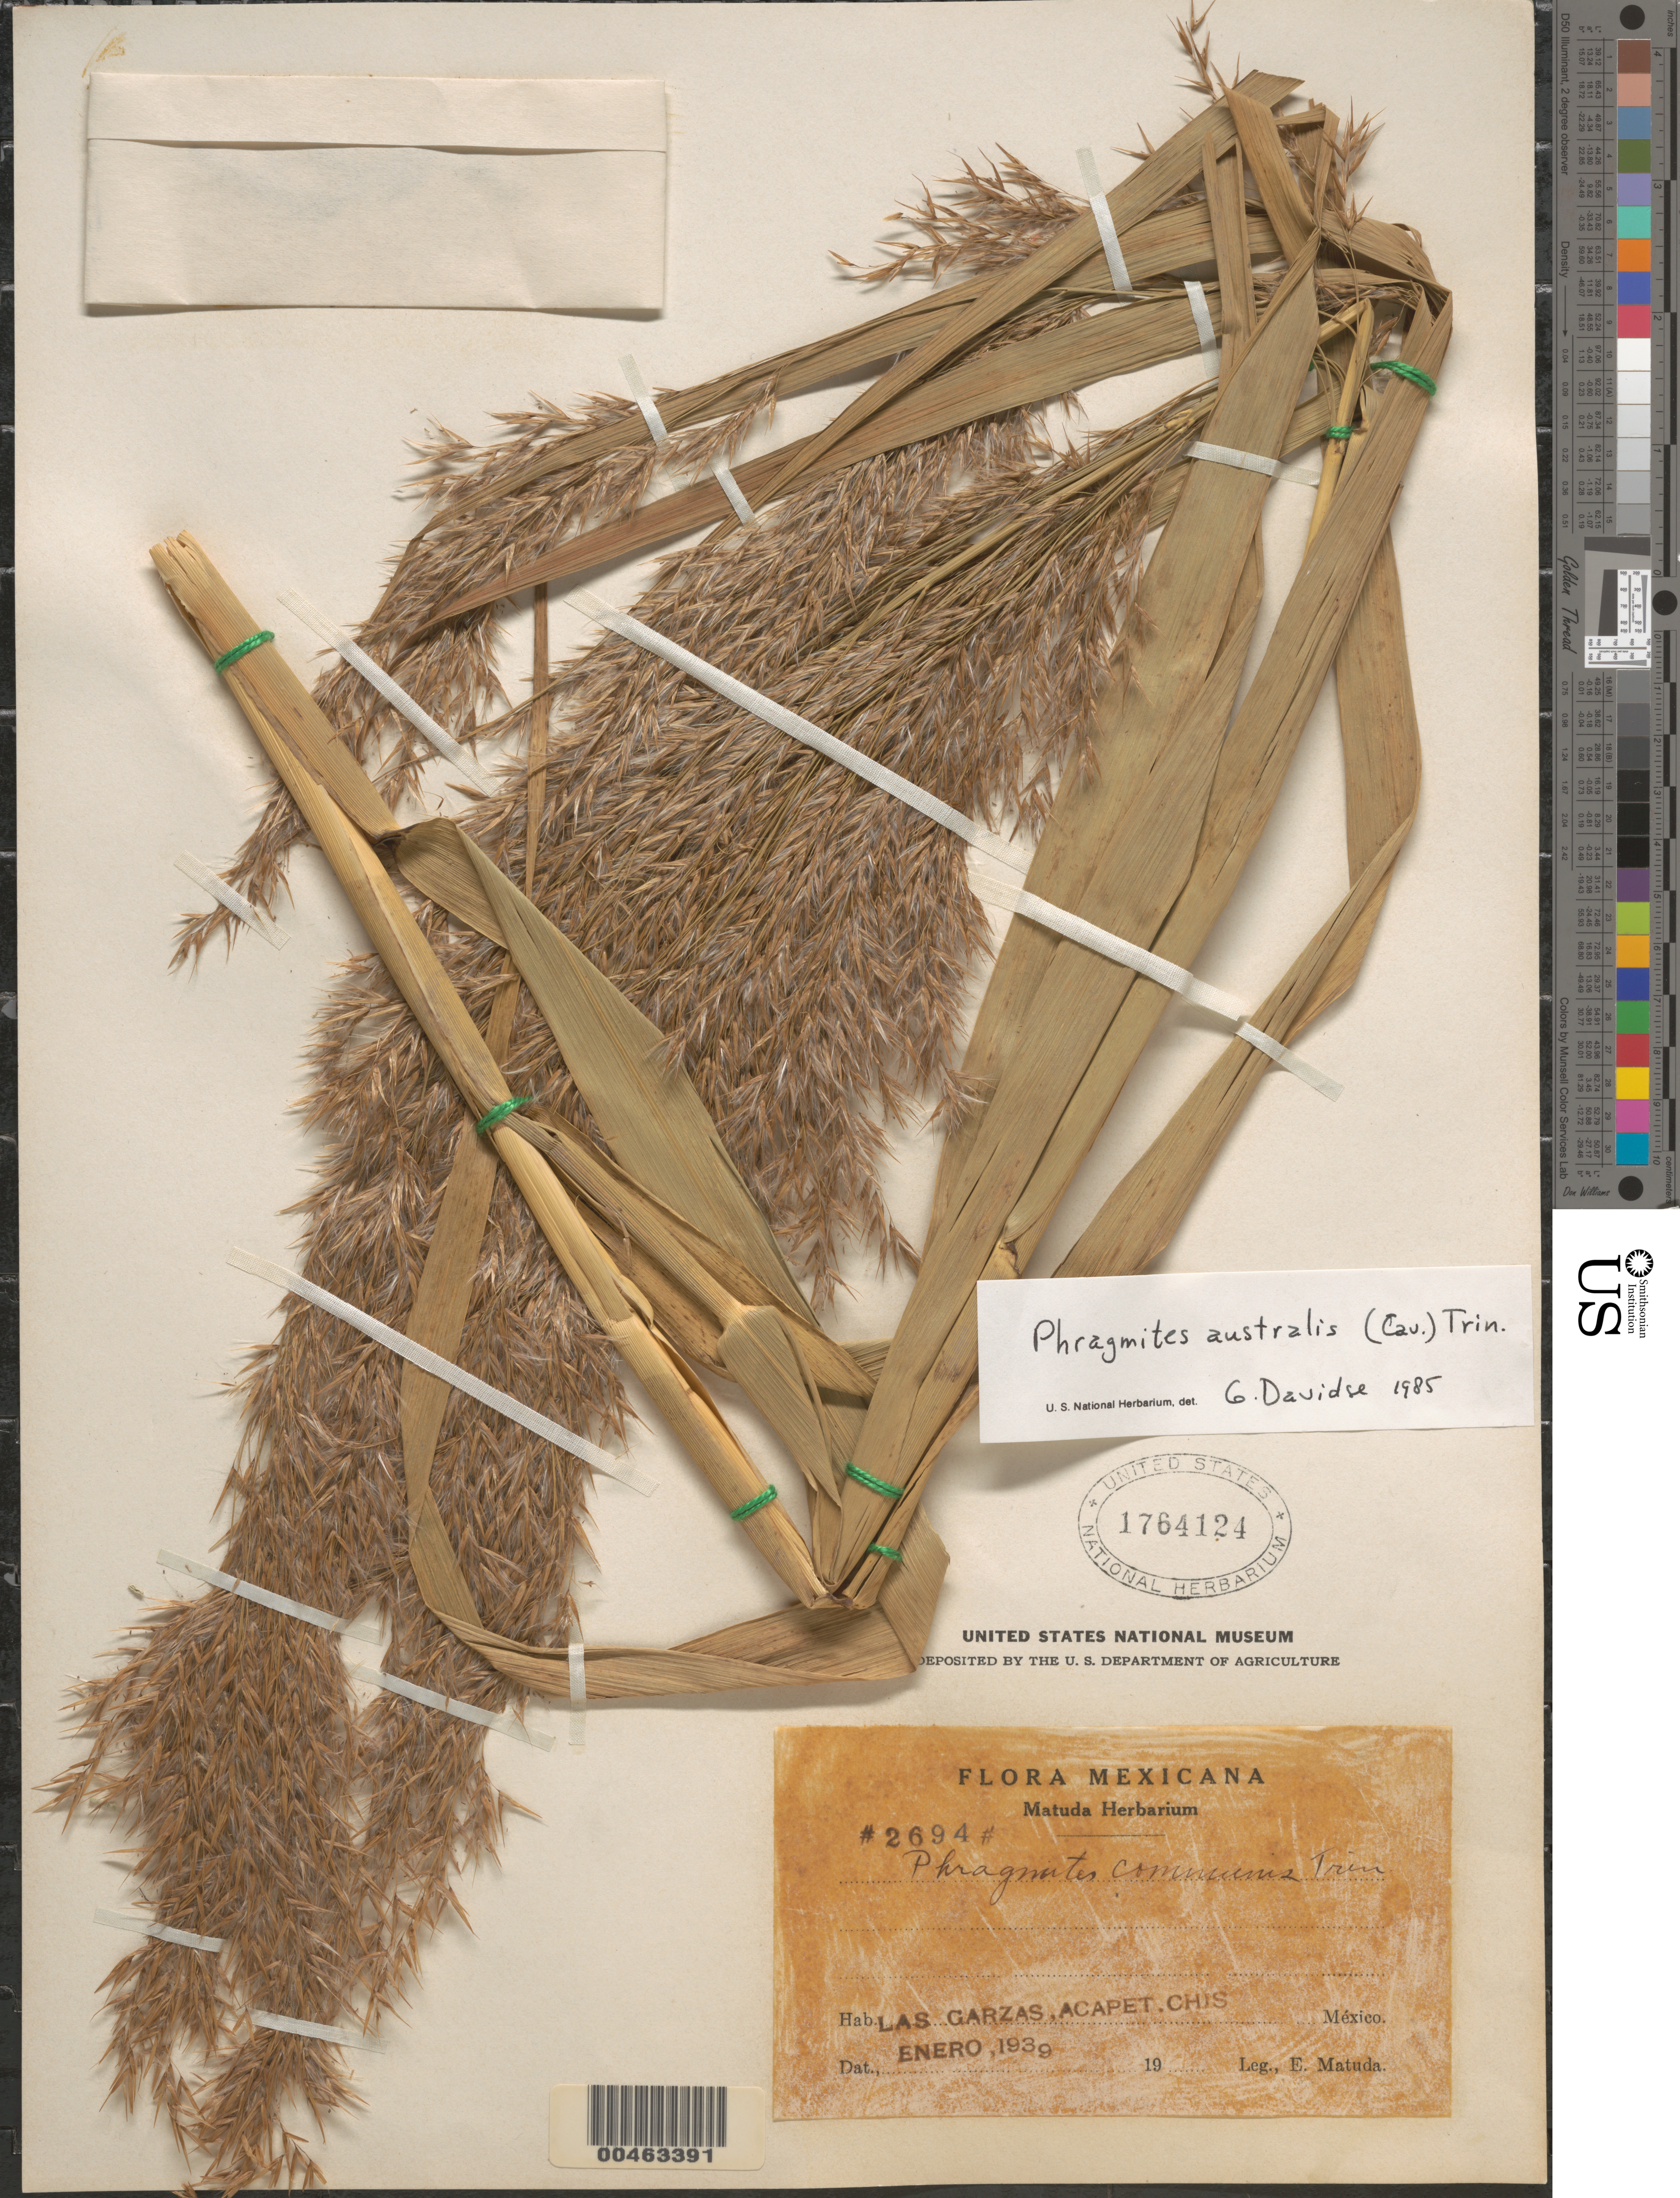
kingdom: Plantae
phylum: Tracheophyta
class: Liliopsida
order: Poales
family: Poaceae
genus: Phragmites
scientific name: Phragmites australis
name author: (Cav.) Trin. ex Steud.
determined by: Davidse, Gerrit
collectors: E. Matuda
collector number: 2694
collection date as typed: Jan 1939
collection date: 1939-01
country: Mexico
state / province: Chiapas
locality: Las Garzas, Acapet.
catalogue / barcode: US 1764124